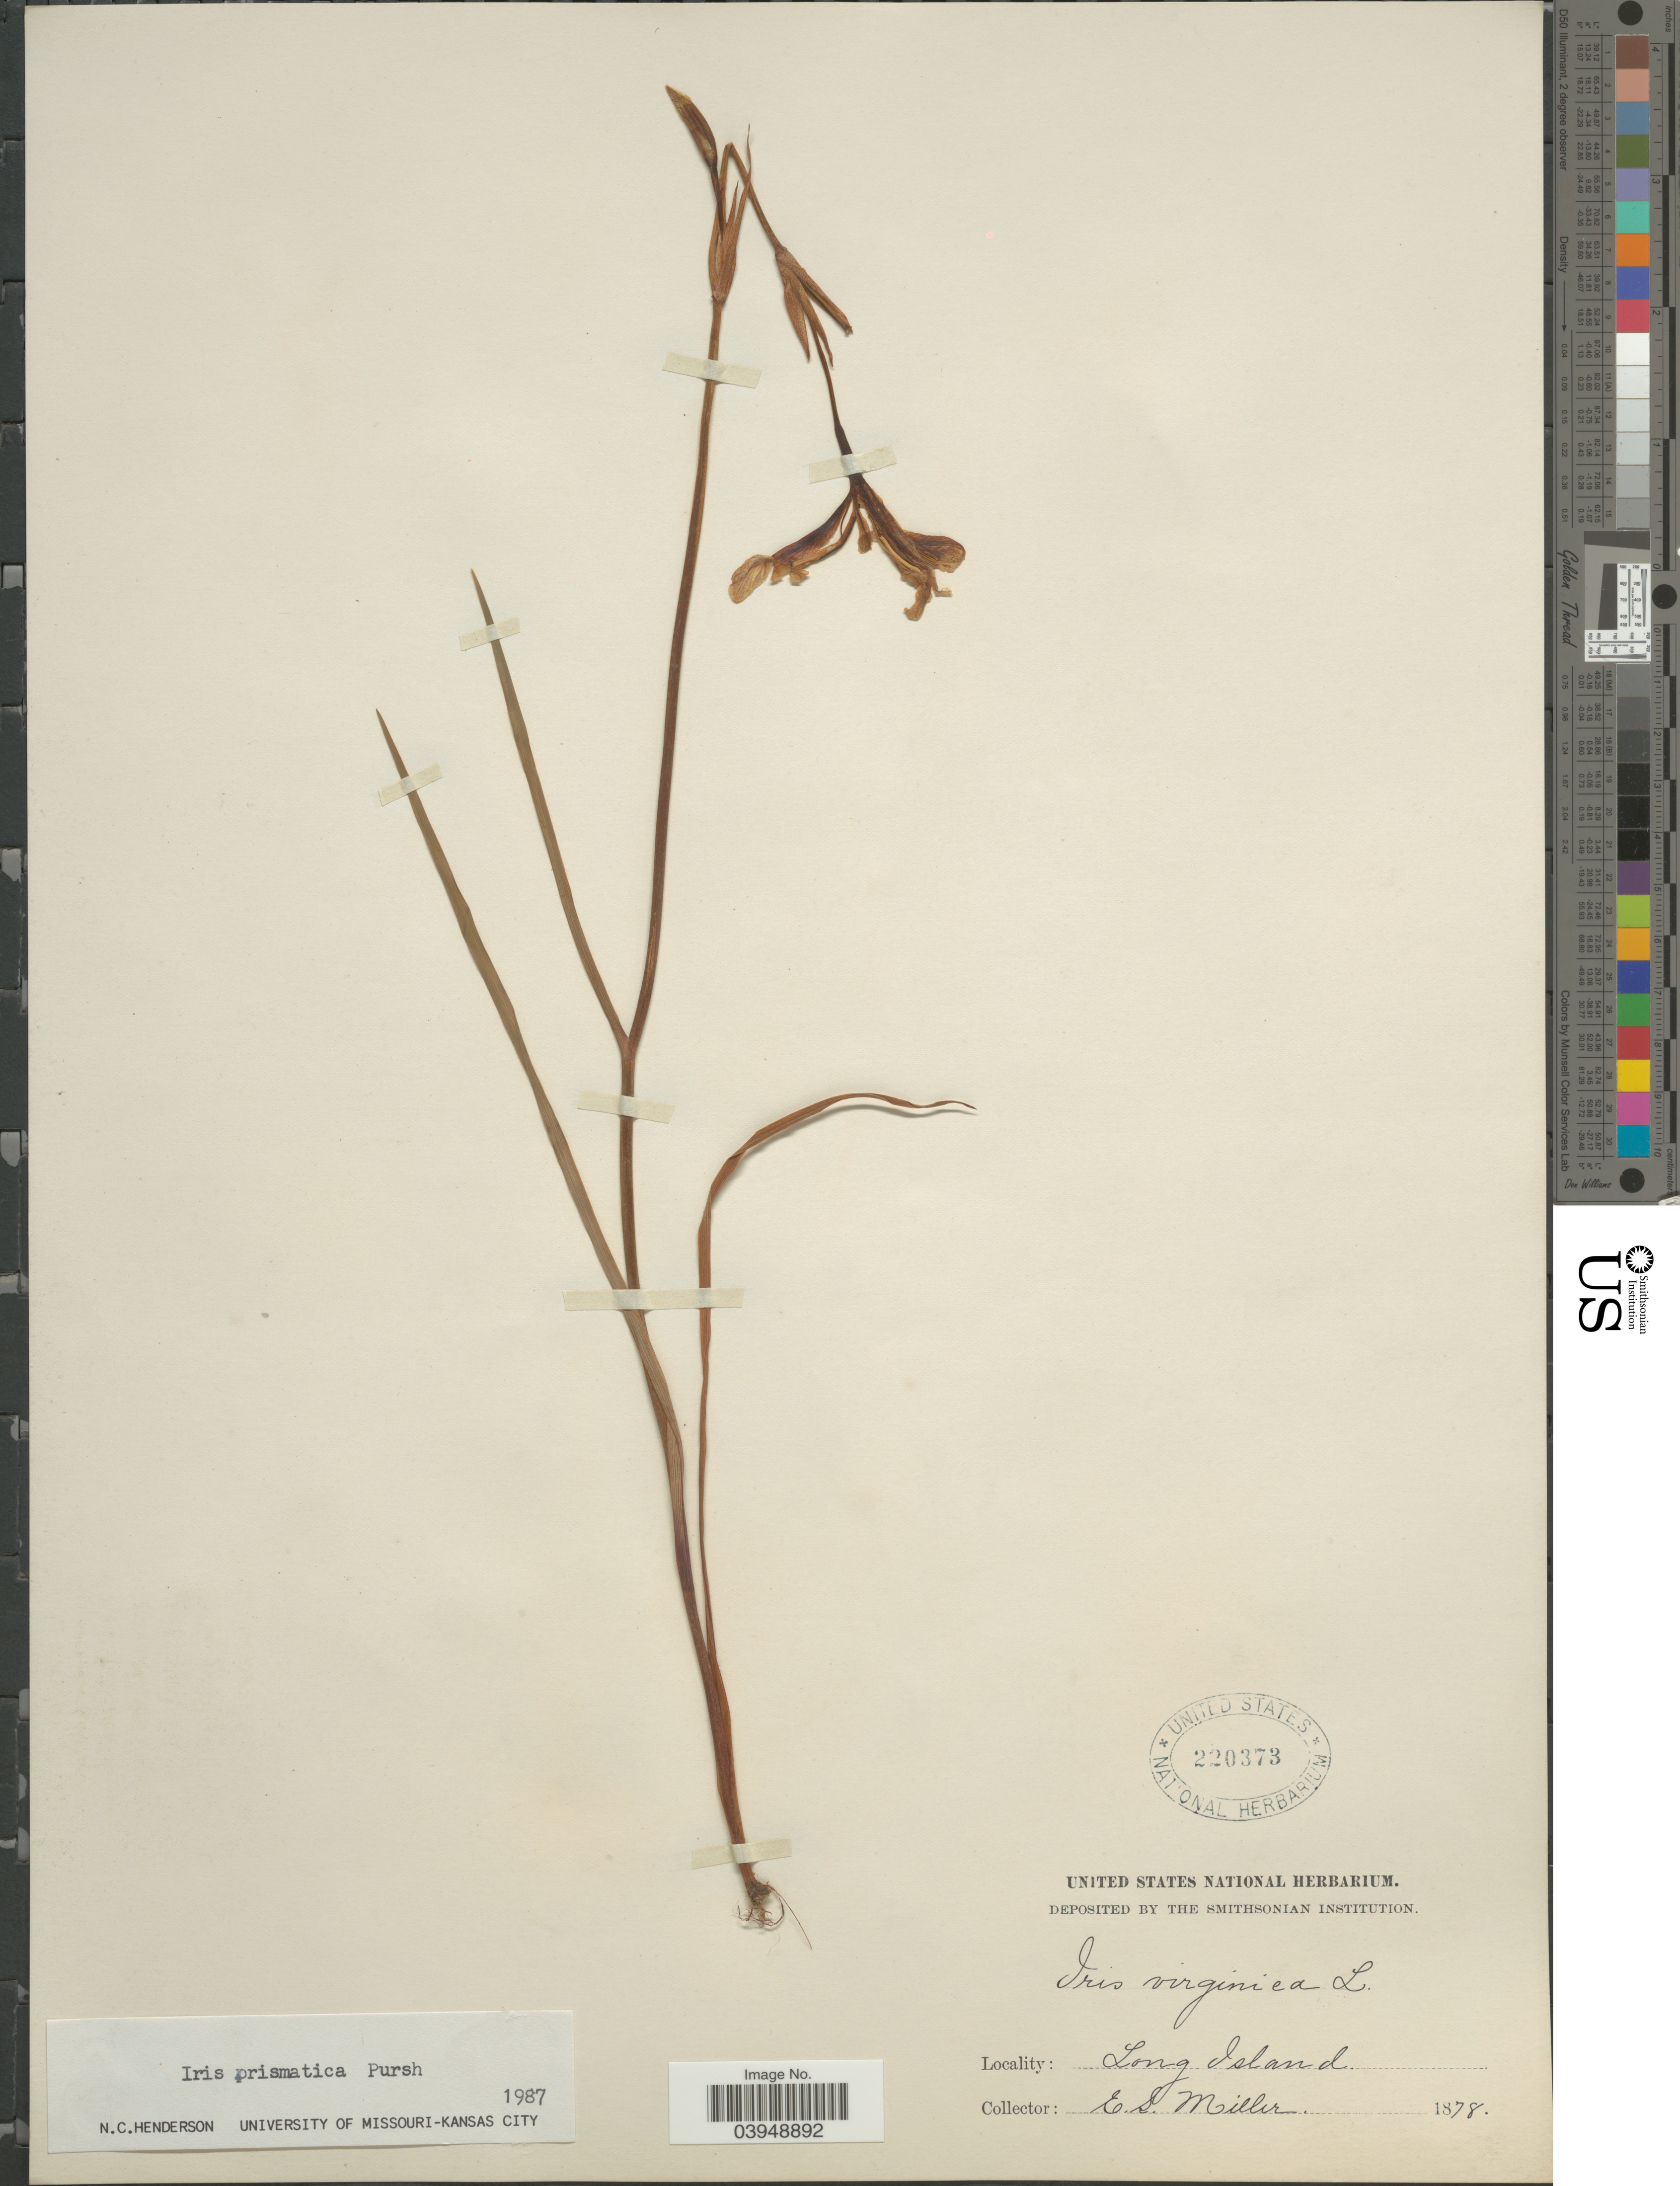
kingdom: Plantae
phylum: Tracheophyta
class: Liliopsida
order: Asparagales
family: Iridaceae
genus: Iris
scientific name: Iris prismatica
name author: Pursh ex Ker Gawl.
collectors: E. S. Miller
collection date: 1878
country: United States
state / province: New York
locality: Long Island.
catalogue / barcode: US 220373